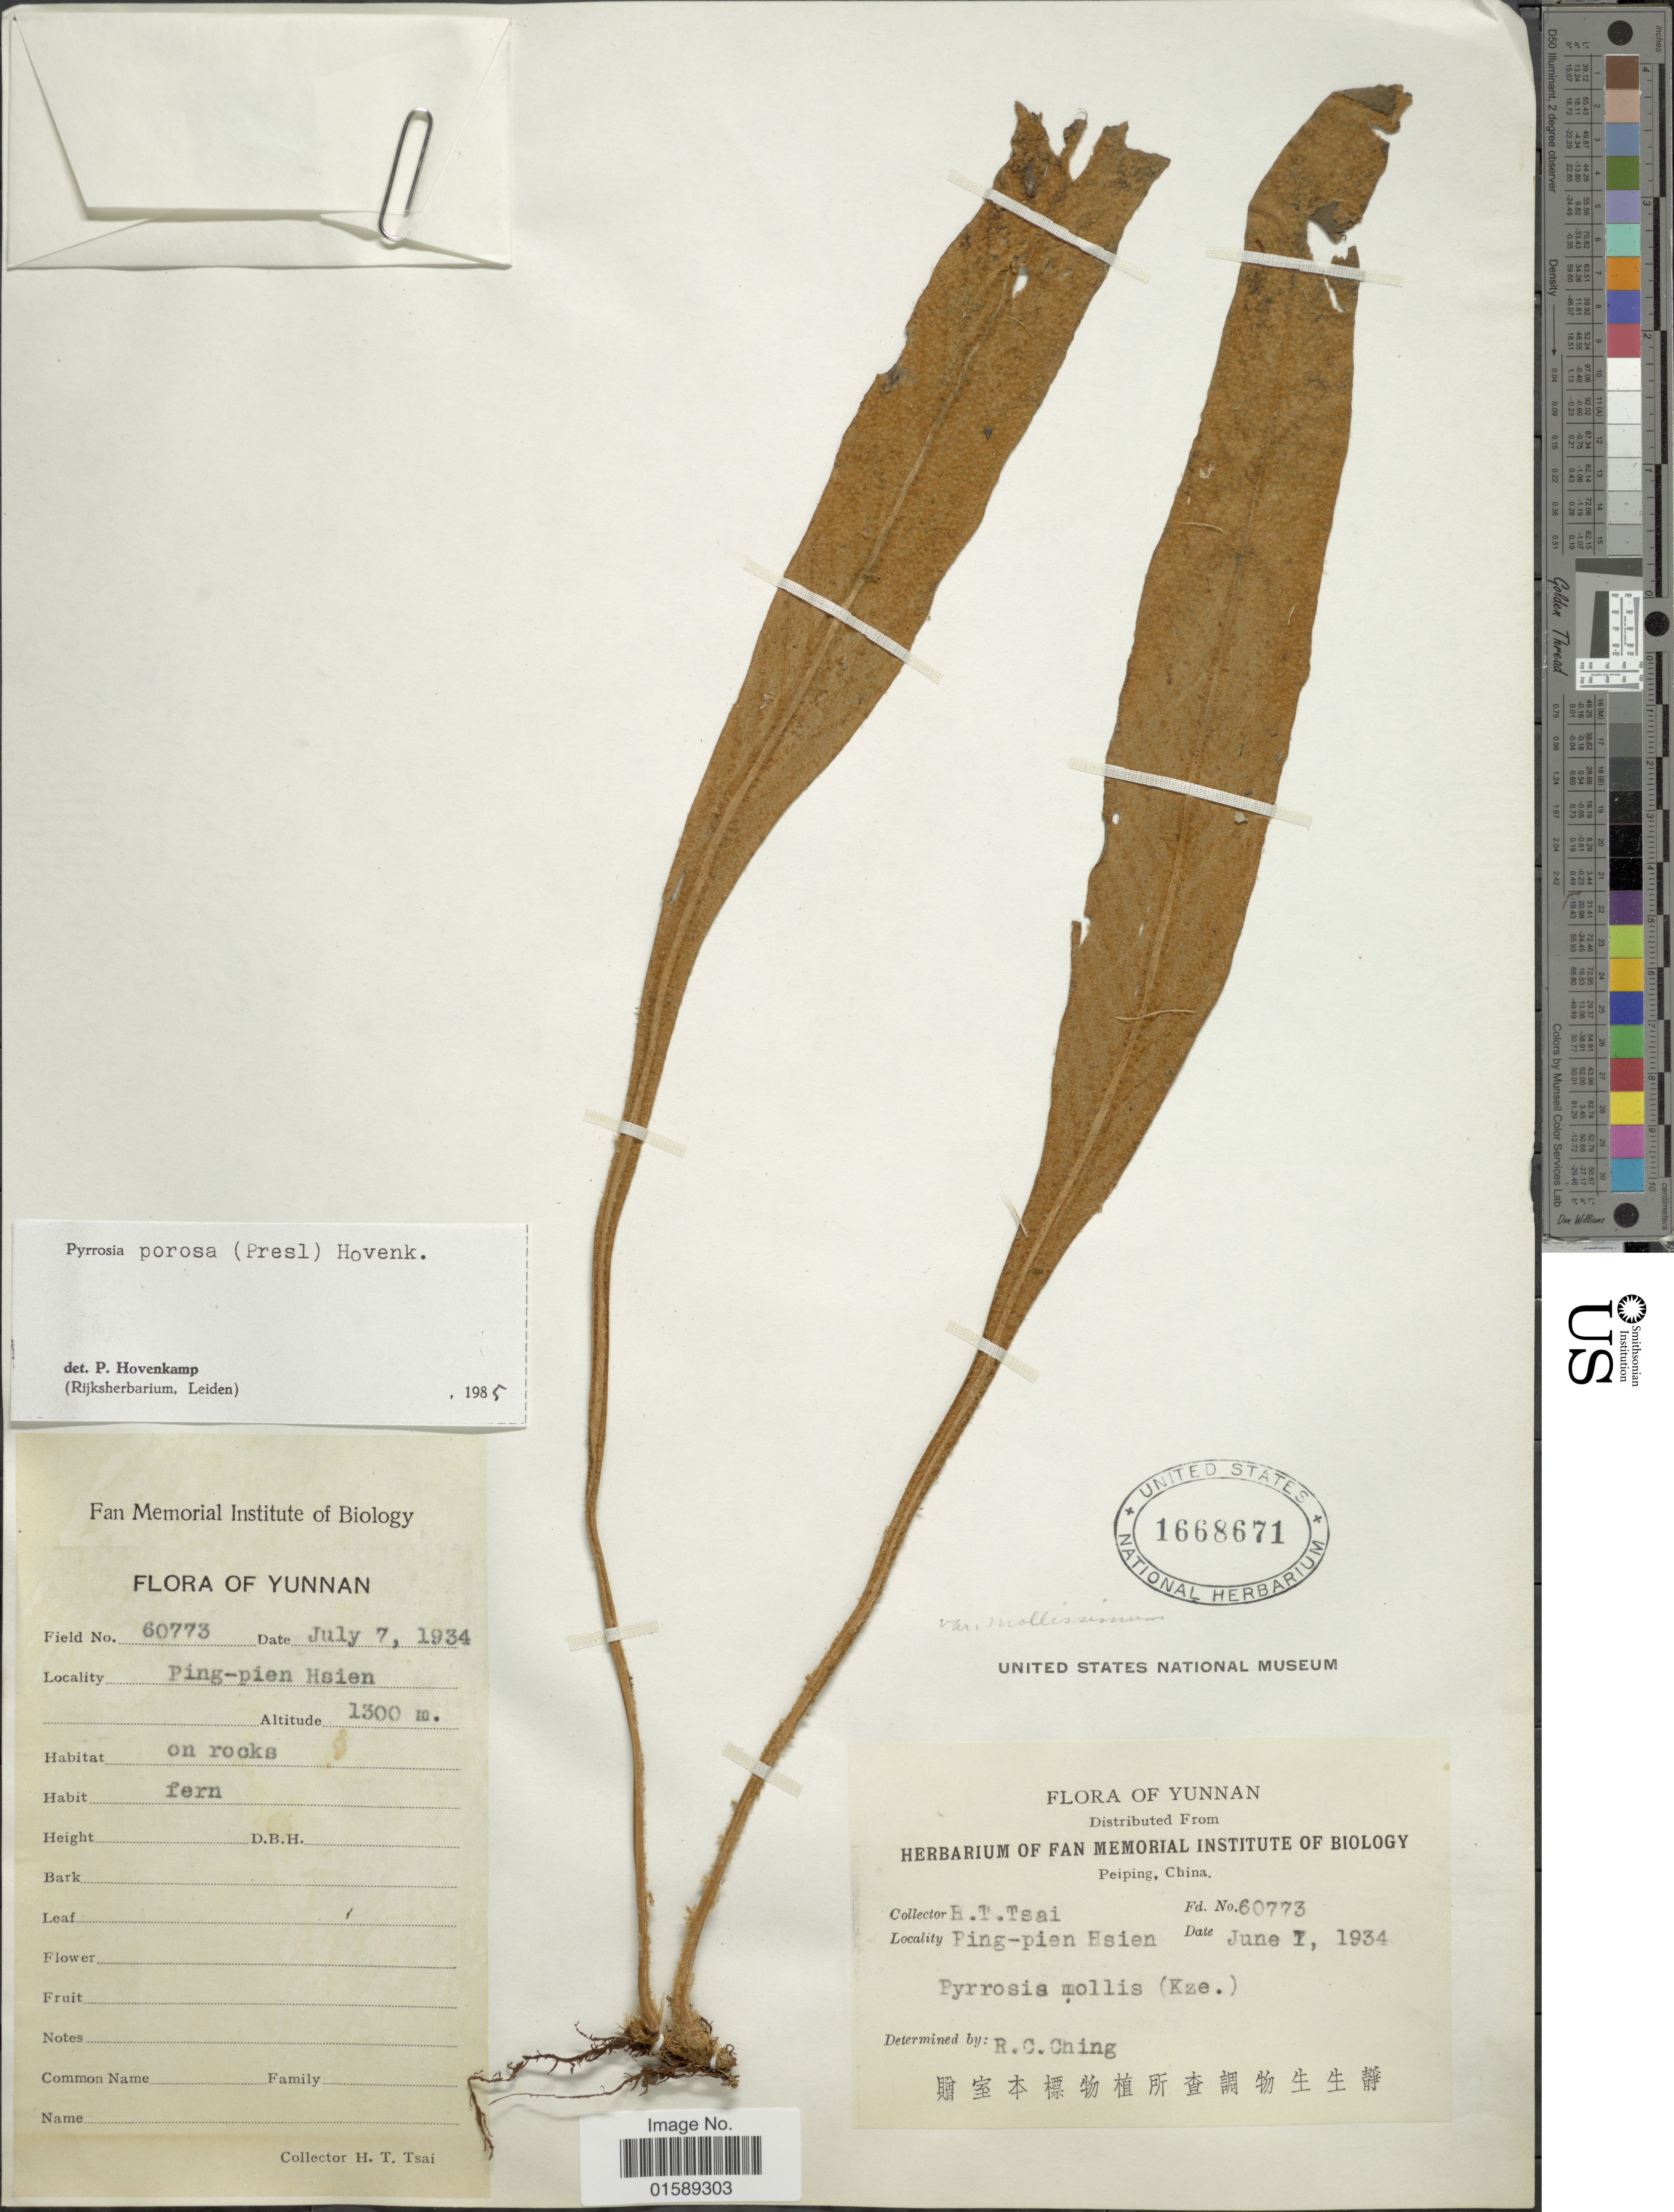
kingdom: Plantae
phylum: Tracheophyta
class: Polypodiopsida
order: Polypodiales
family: Polypodiaceae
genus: Pyrrosia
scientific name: Pyrrosia porosa var. porosa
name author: (C. Presl) Hovenkamp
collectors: R. C. Ching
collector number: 60773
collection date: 1934-06-01/1934-07-07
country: China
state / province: Yunnan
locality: Yunnan, Ping-pien Hsien,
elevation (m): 1300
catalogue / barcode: US 1668671